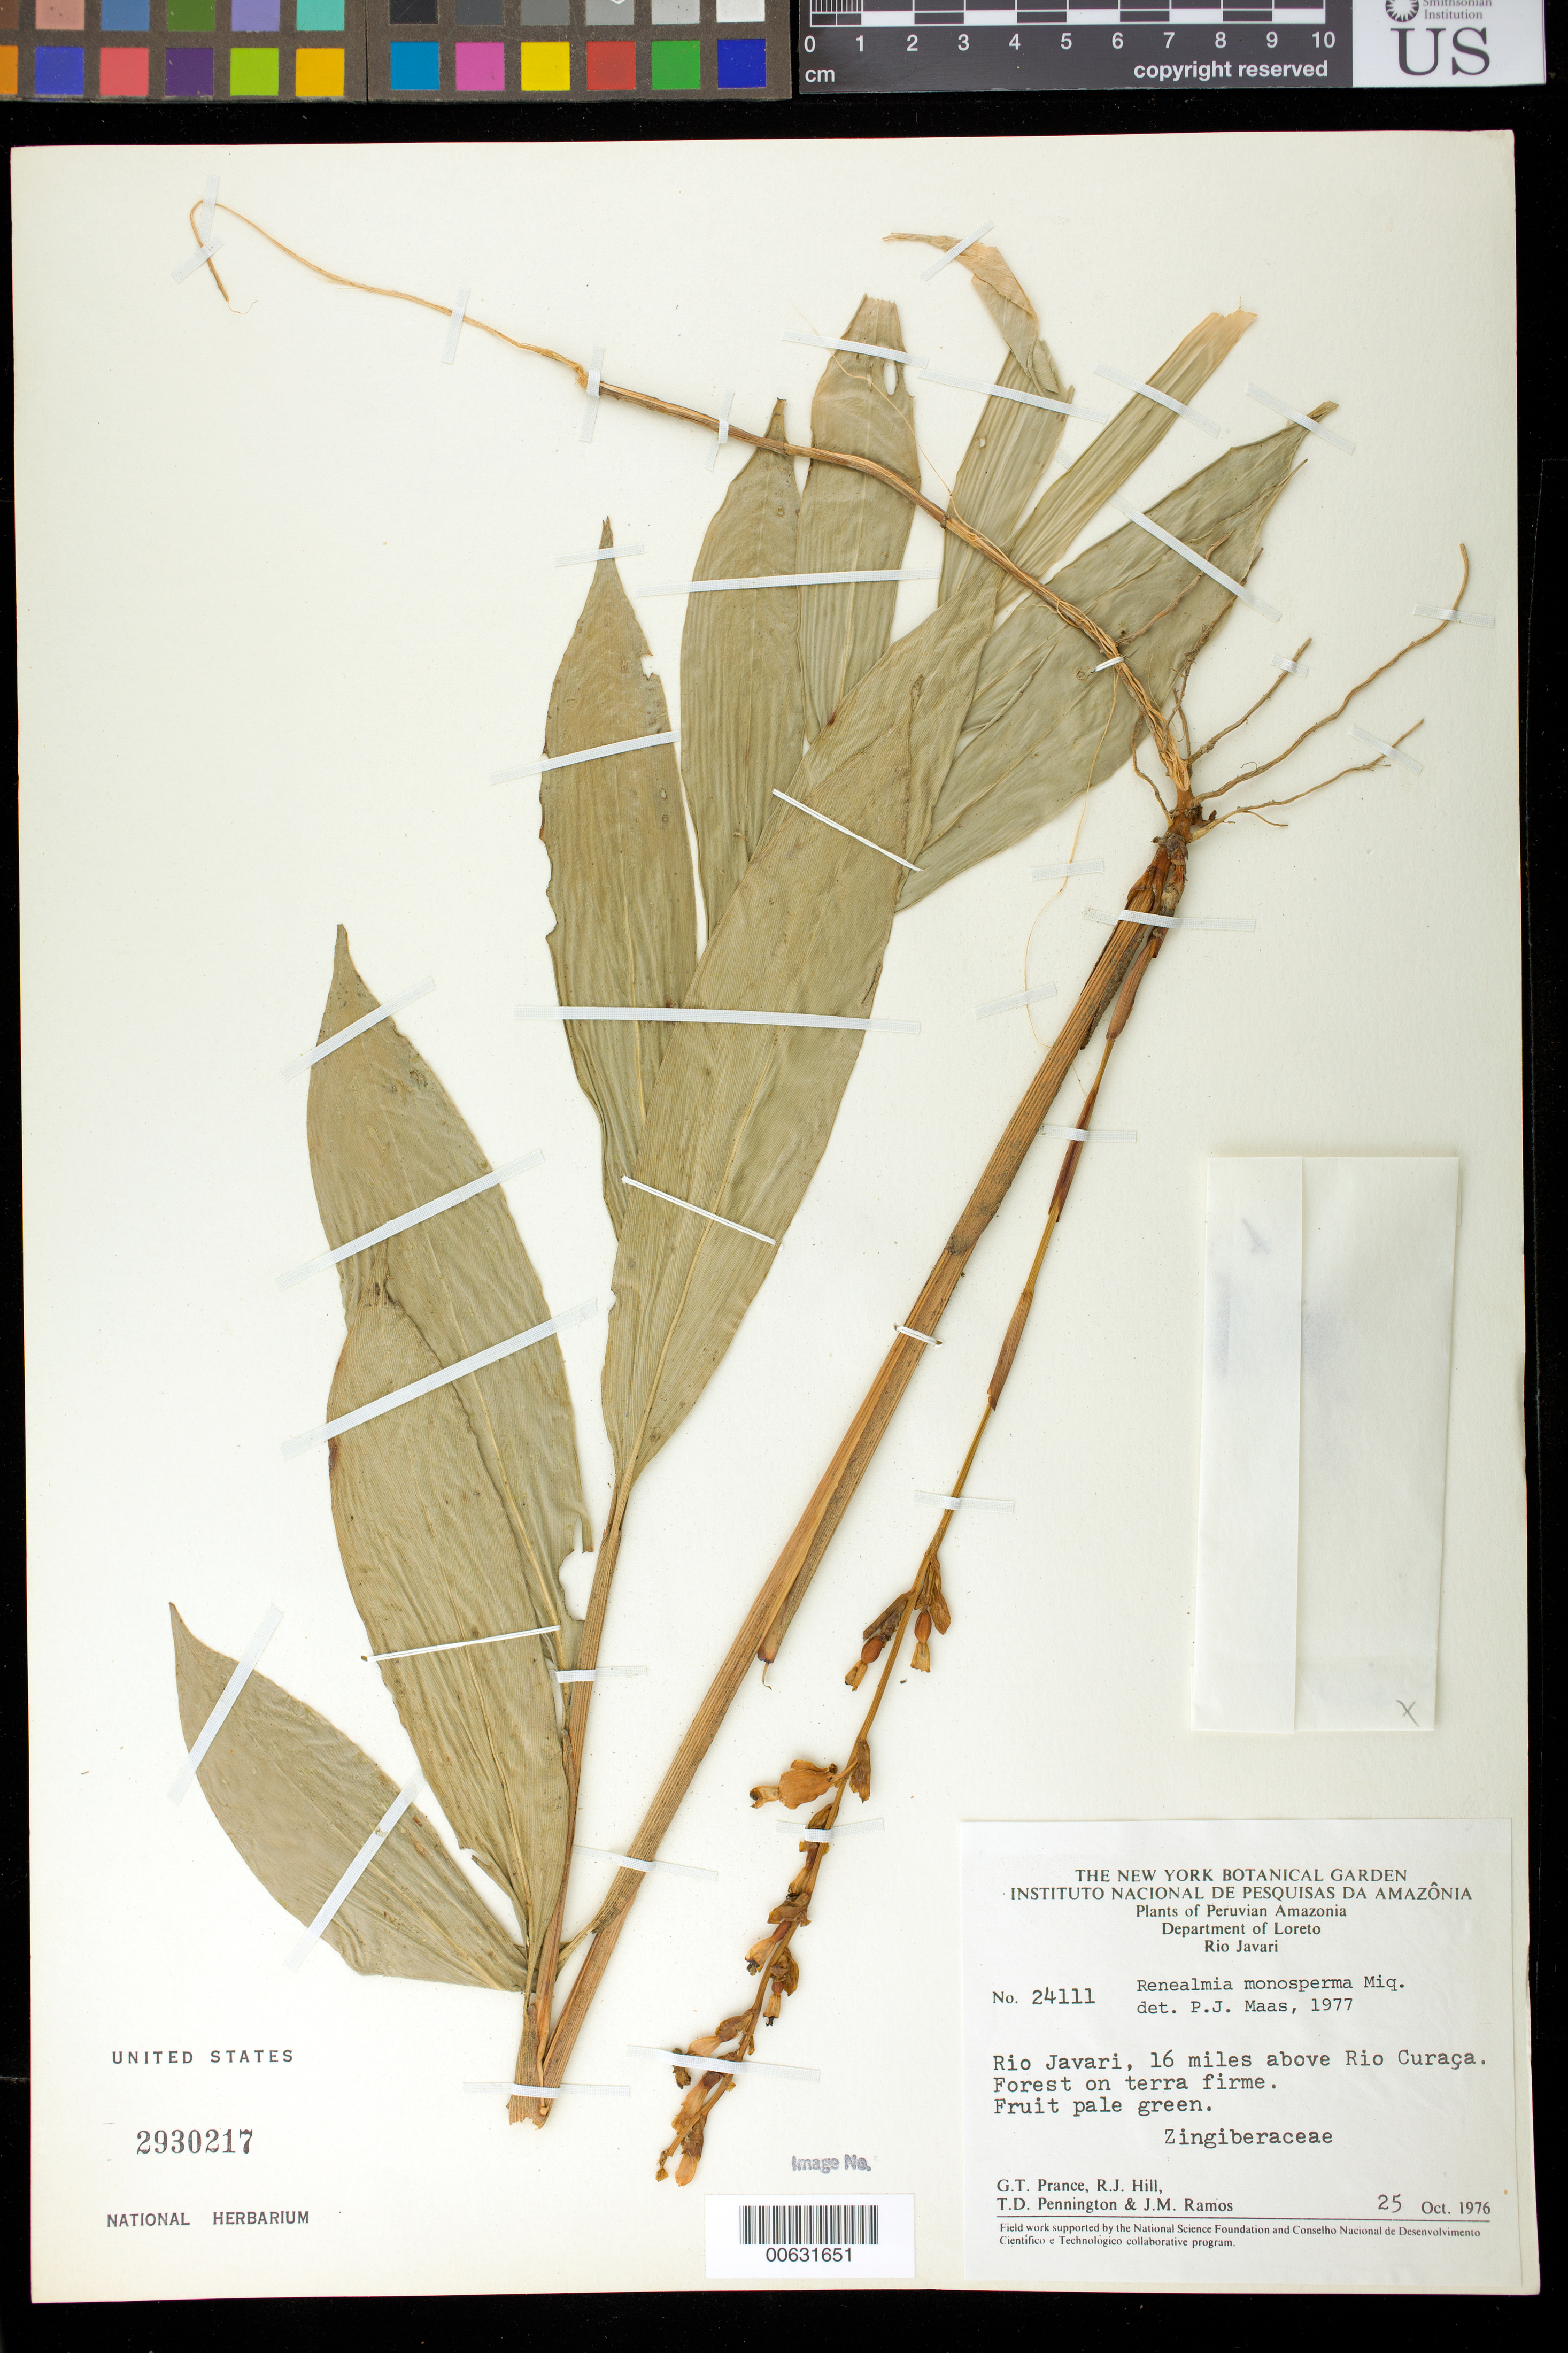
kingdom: Plantae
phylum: Tracheophyta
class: Liliopsida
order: Zingiberales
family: Zingiberaceae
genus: Renealmia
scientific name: Renealmia monosperma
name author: Miq.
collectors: G. T. Prance, R. J. Hill, T. D. Pennington & J. M. Ramos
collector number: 24111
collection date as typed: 25 Oct 1976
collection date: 1976-10-25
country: Peru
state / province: Loreto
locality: Rio javari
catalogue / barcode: US 2930217